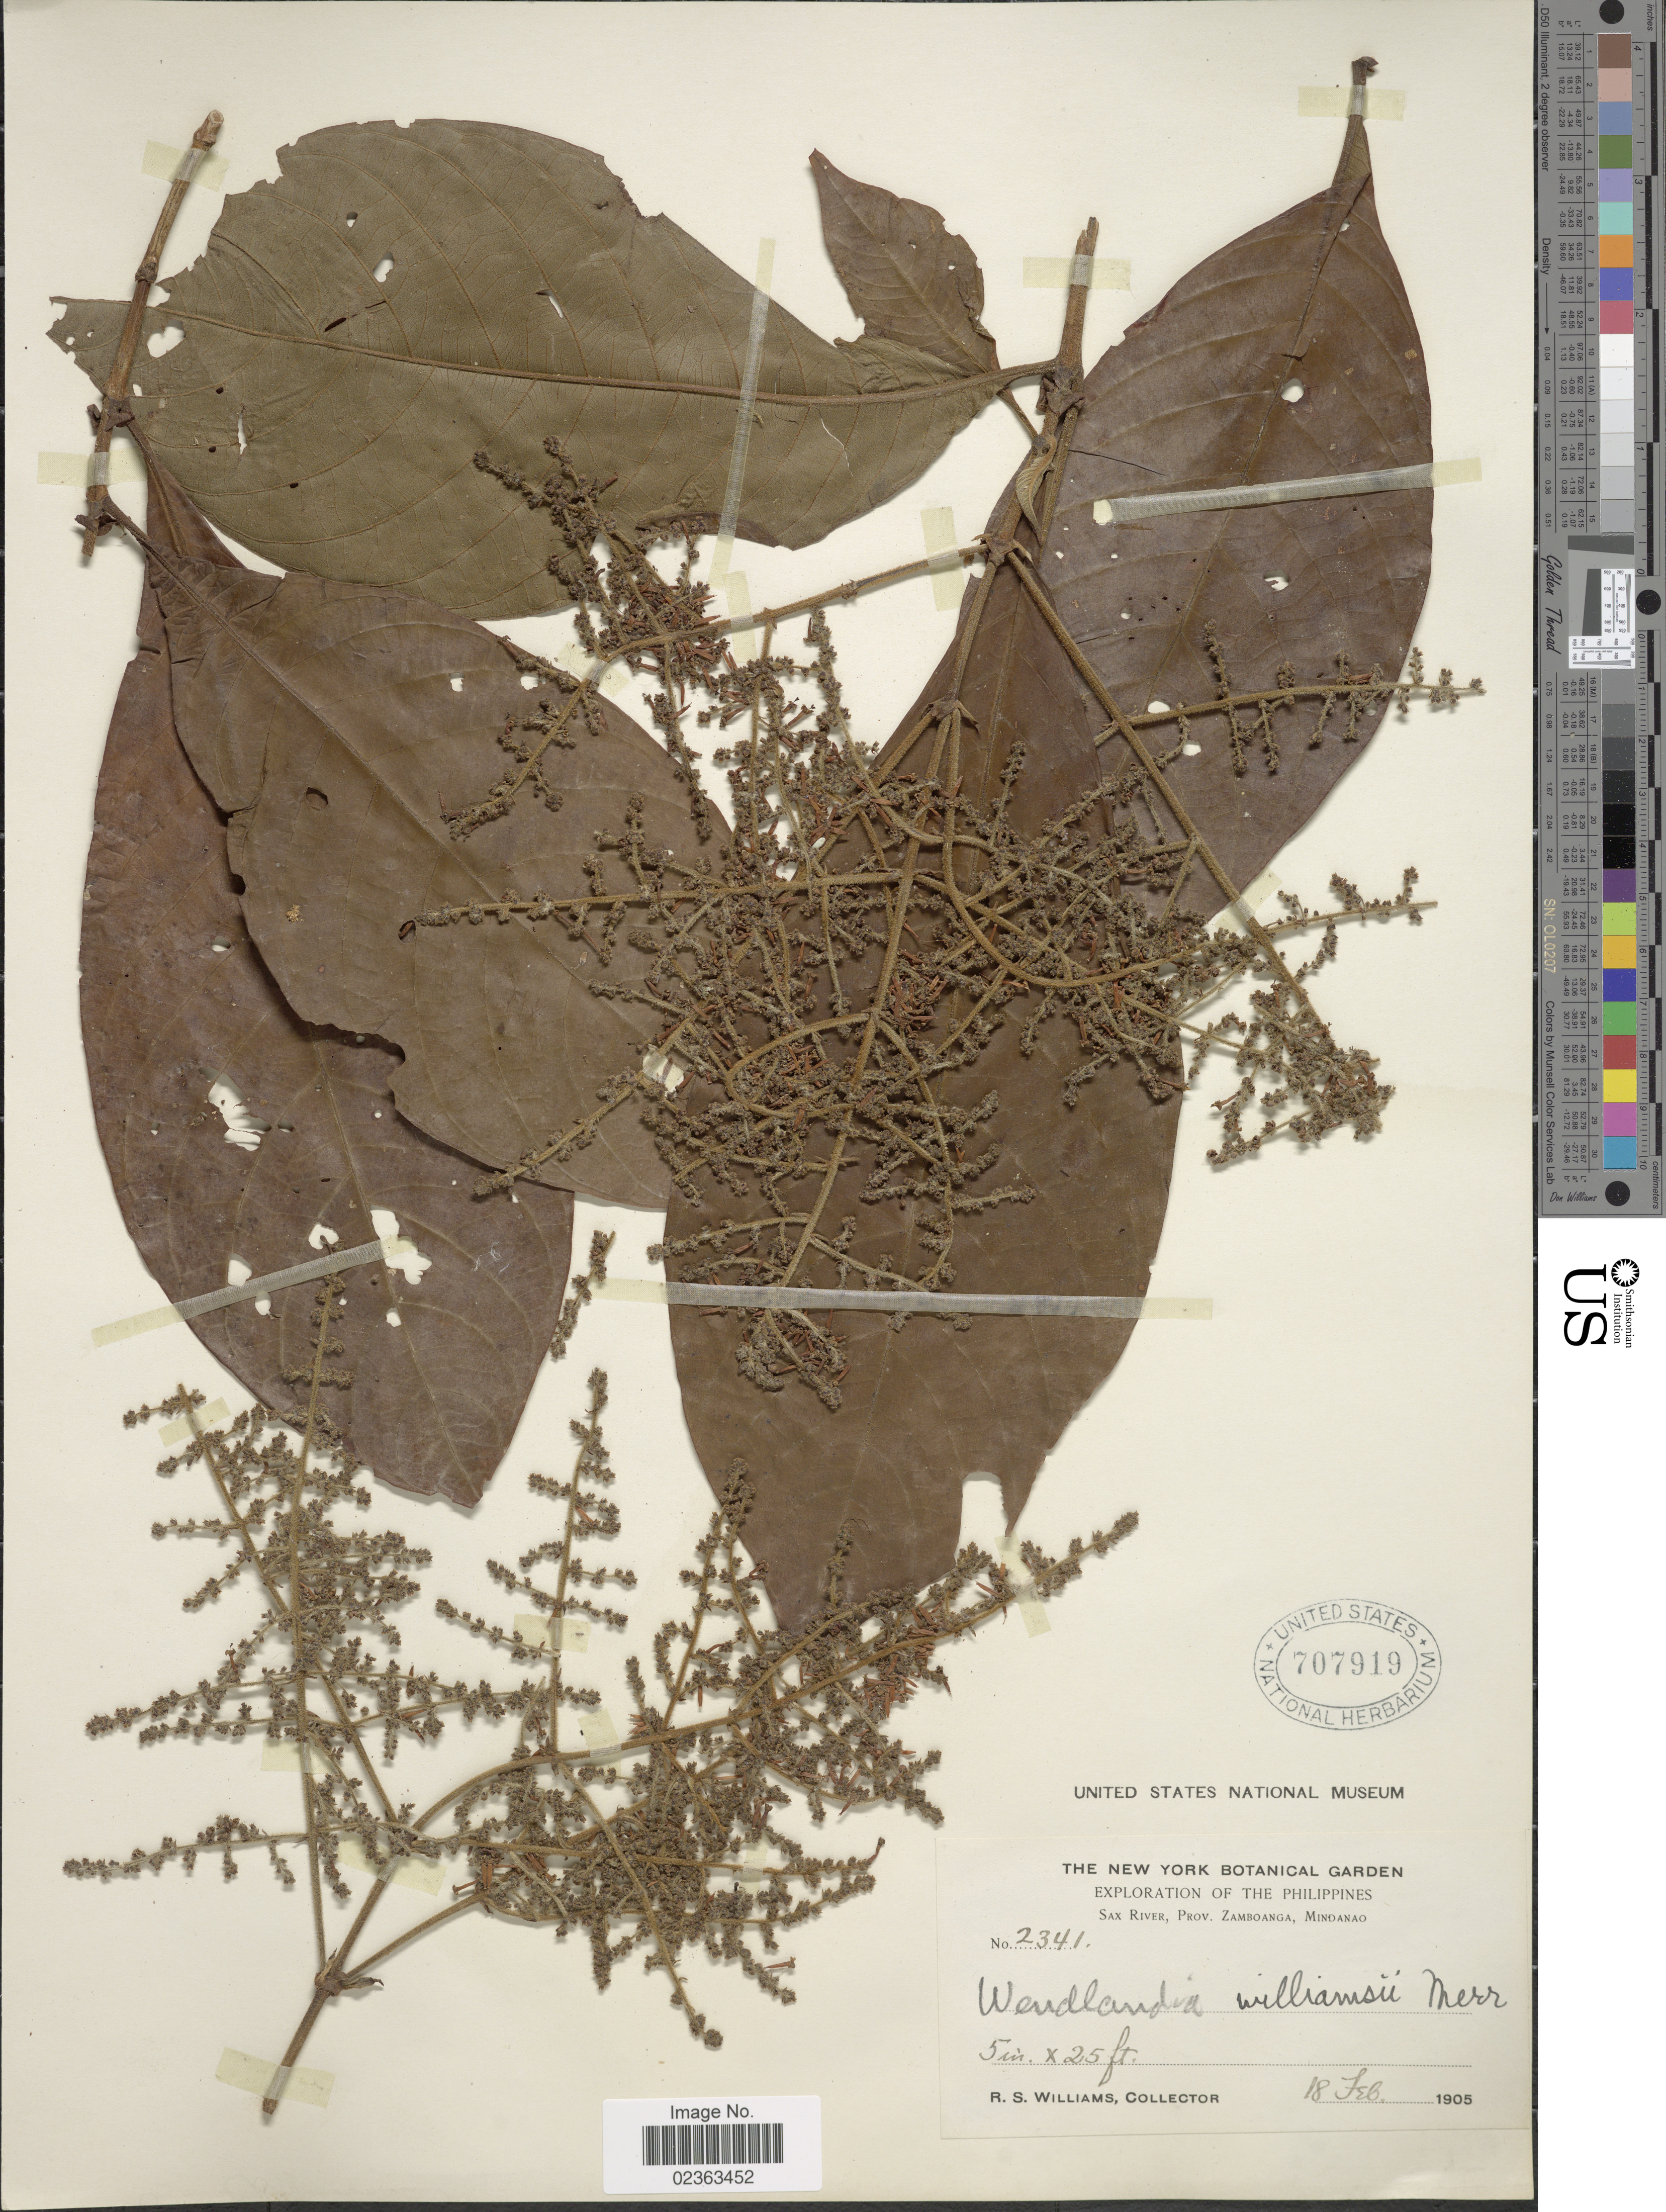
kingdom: Plantae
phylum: Tracheophyta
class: Magnoliopsida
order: Gentianales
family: Rubiaceae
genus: Wendlandia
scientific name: Wendlandia williamsii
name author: Merr.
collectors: R. S. Williams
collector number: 2341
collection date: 1905-02-18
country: Philippines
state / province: Zamboanga Peninsula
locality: Sax River, Prov. Zamboanga, Mindanao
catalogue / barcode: US 707919